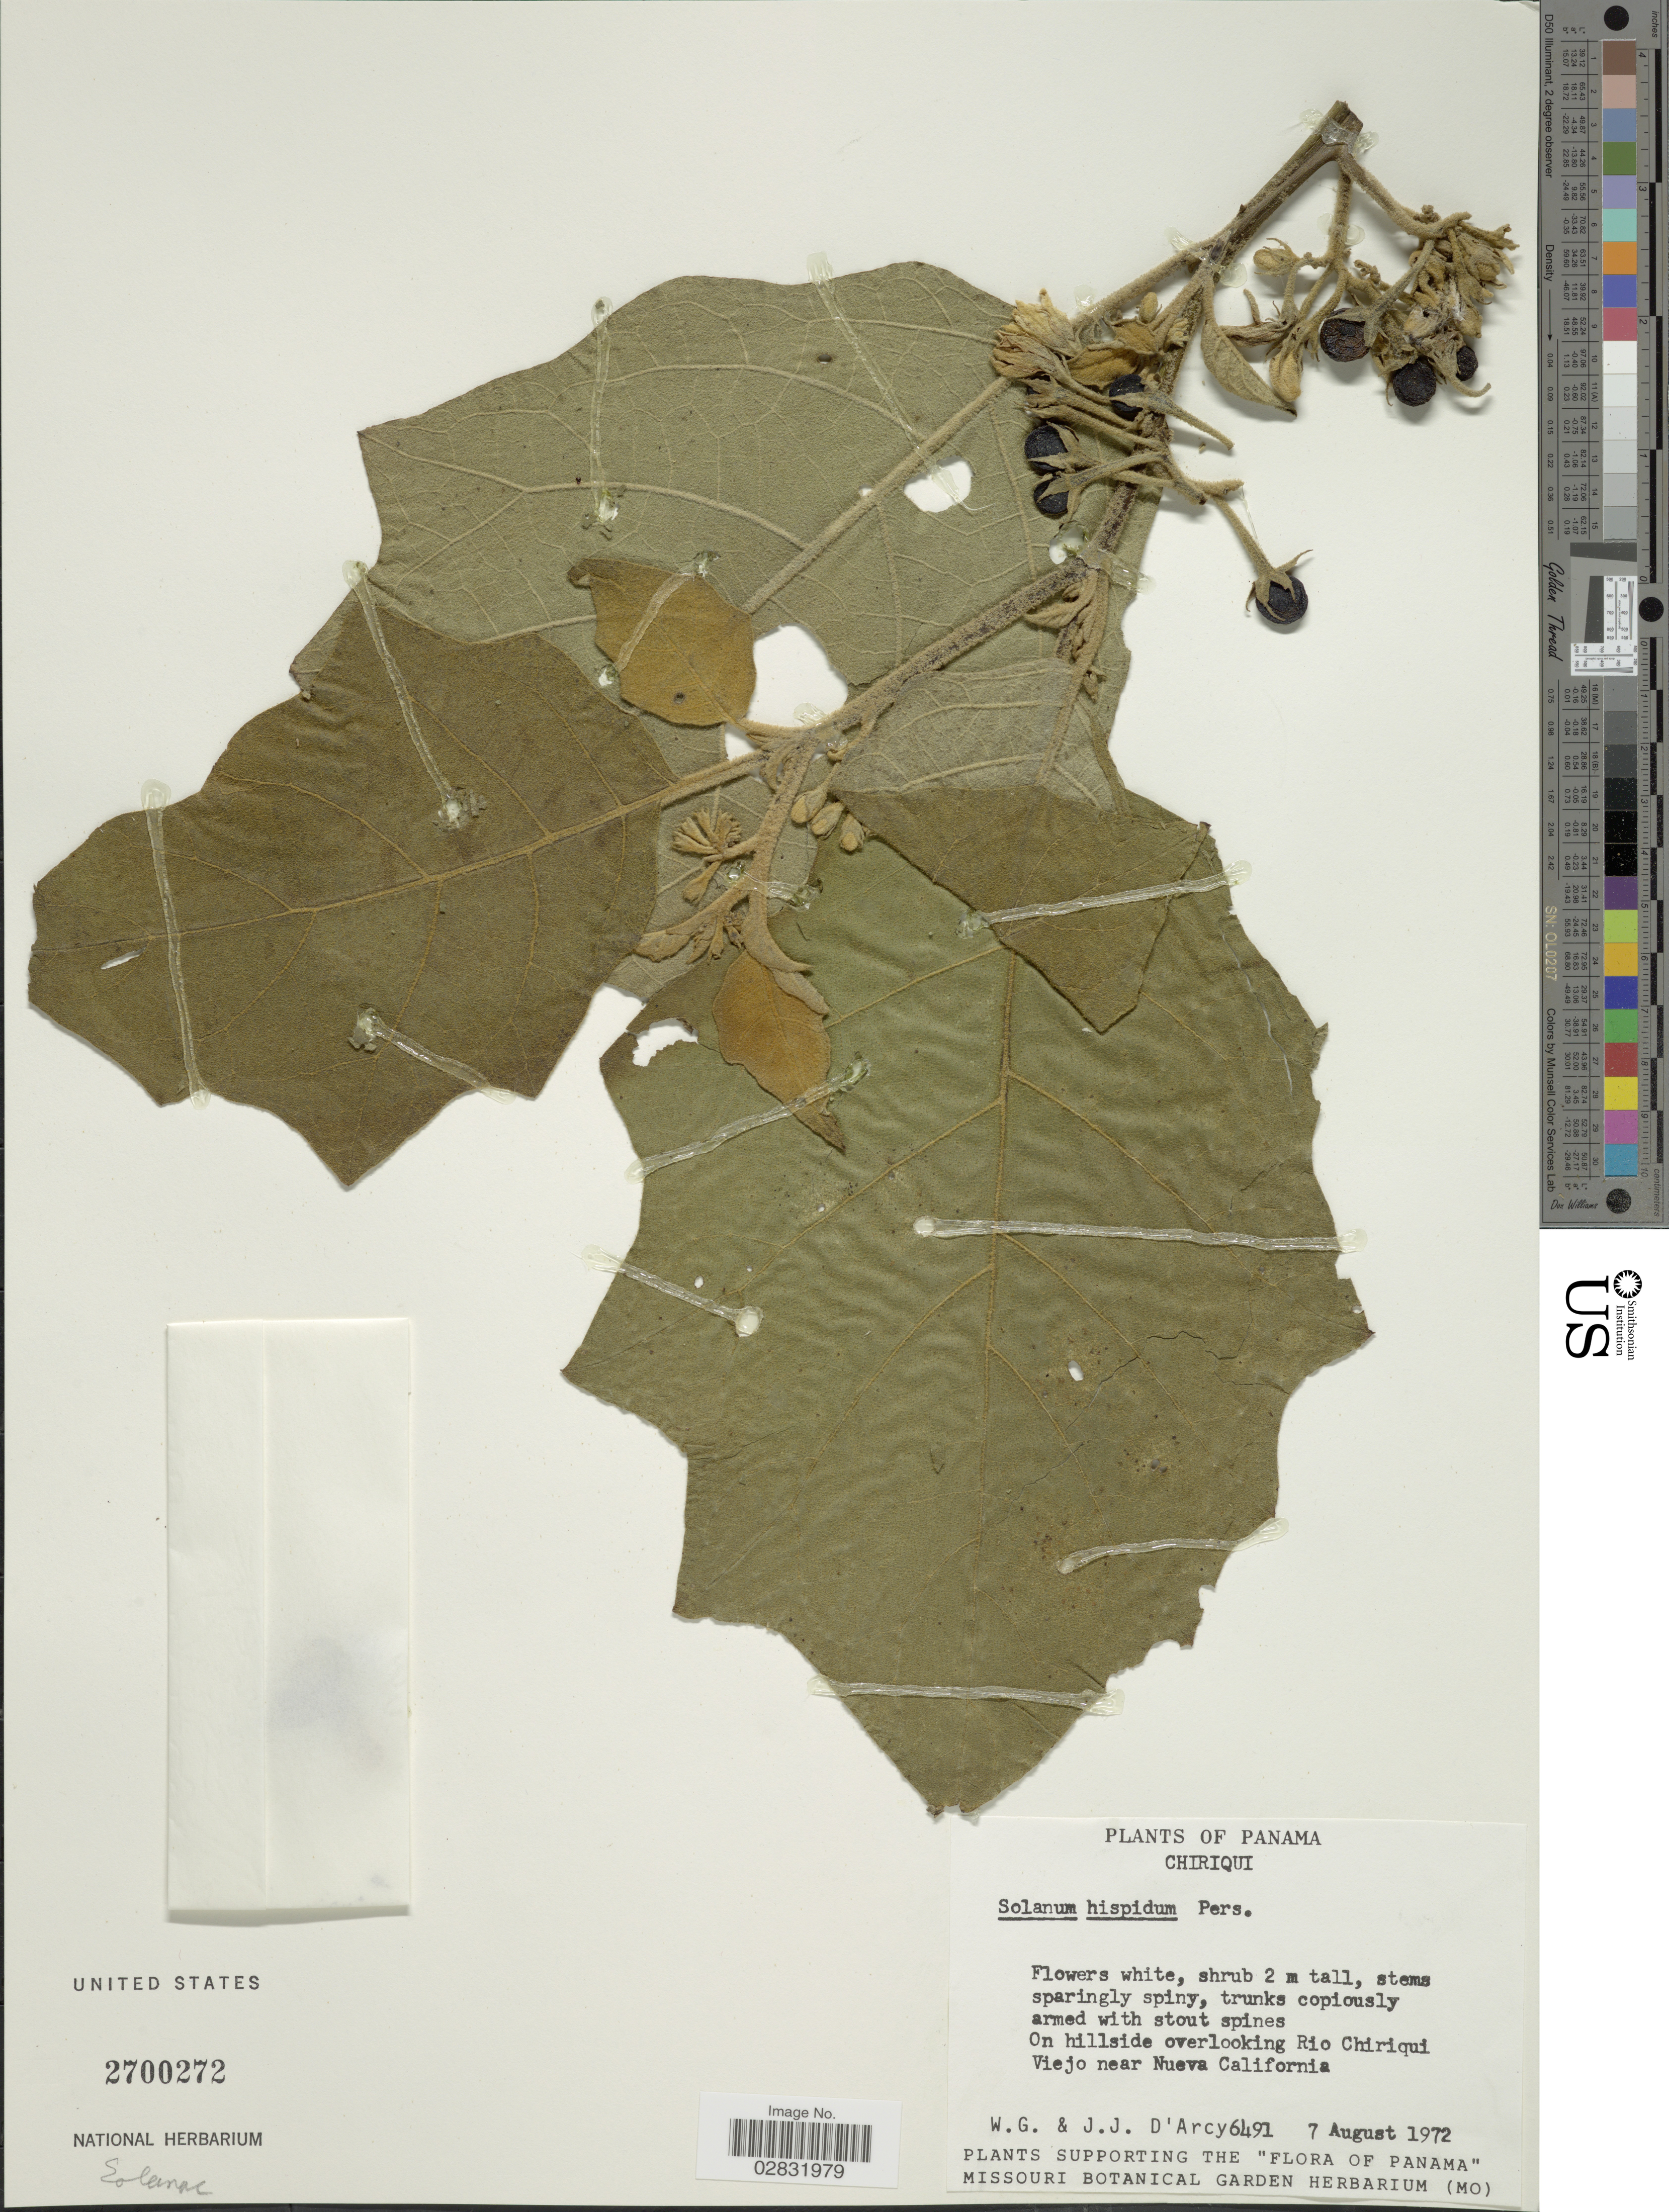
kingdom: Plantae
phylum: Tracheophyta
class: Magnoliopsida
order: Solanales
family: Solanaceae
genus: Solanum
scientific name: Solanum hispidum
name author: Pers.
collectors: W. G. D'Arcy & J. J. D'Arcy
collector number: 6491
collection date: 1972-08-07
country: Panama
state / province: Chiriqui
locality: On hillside overlooking Rio Chiriqui Viejo near Nueva California.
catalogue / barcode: US 2700272